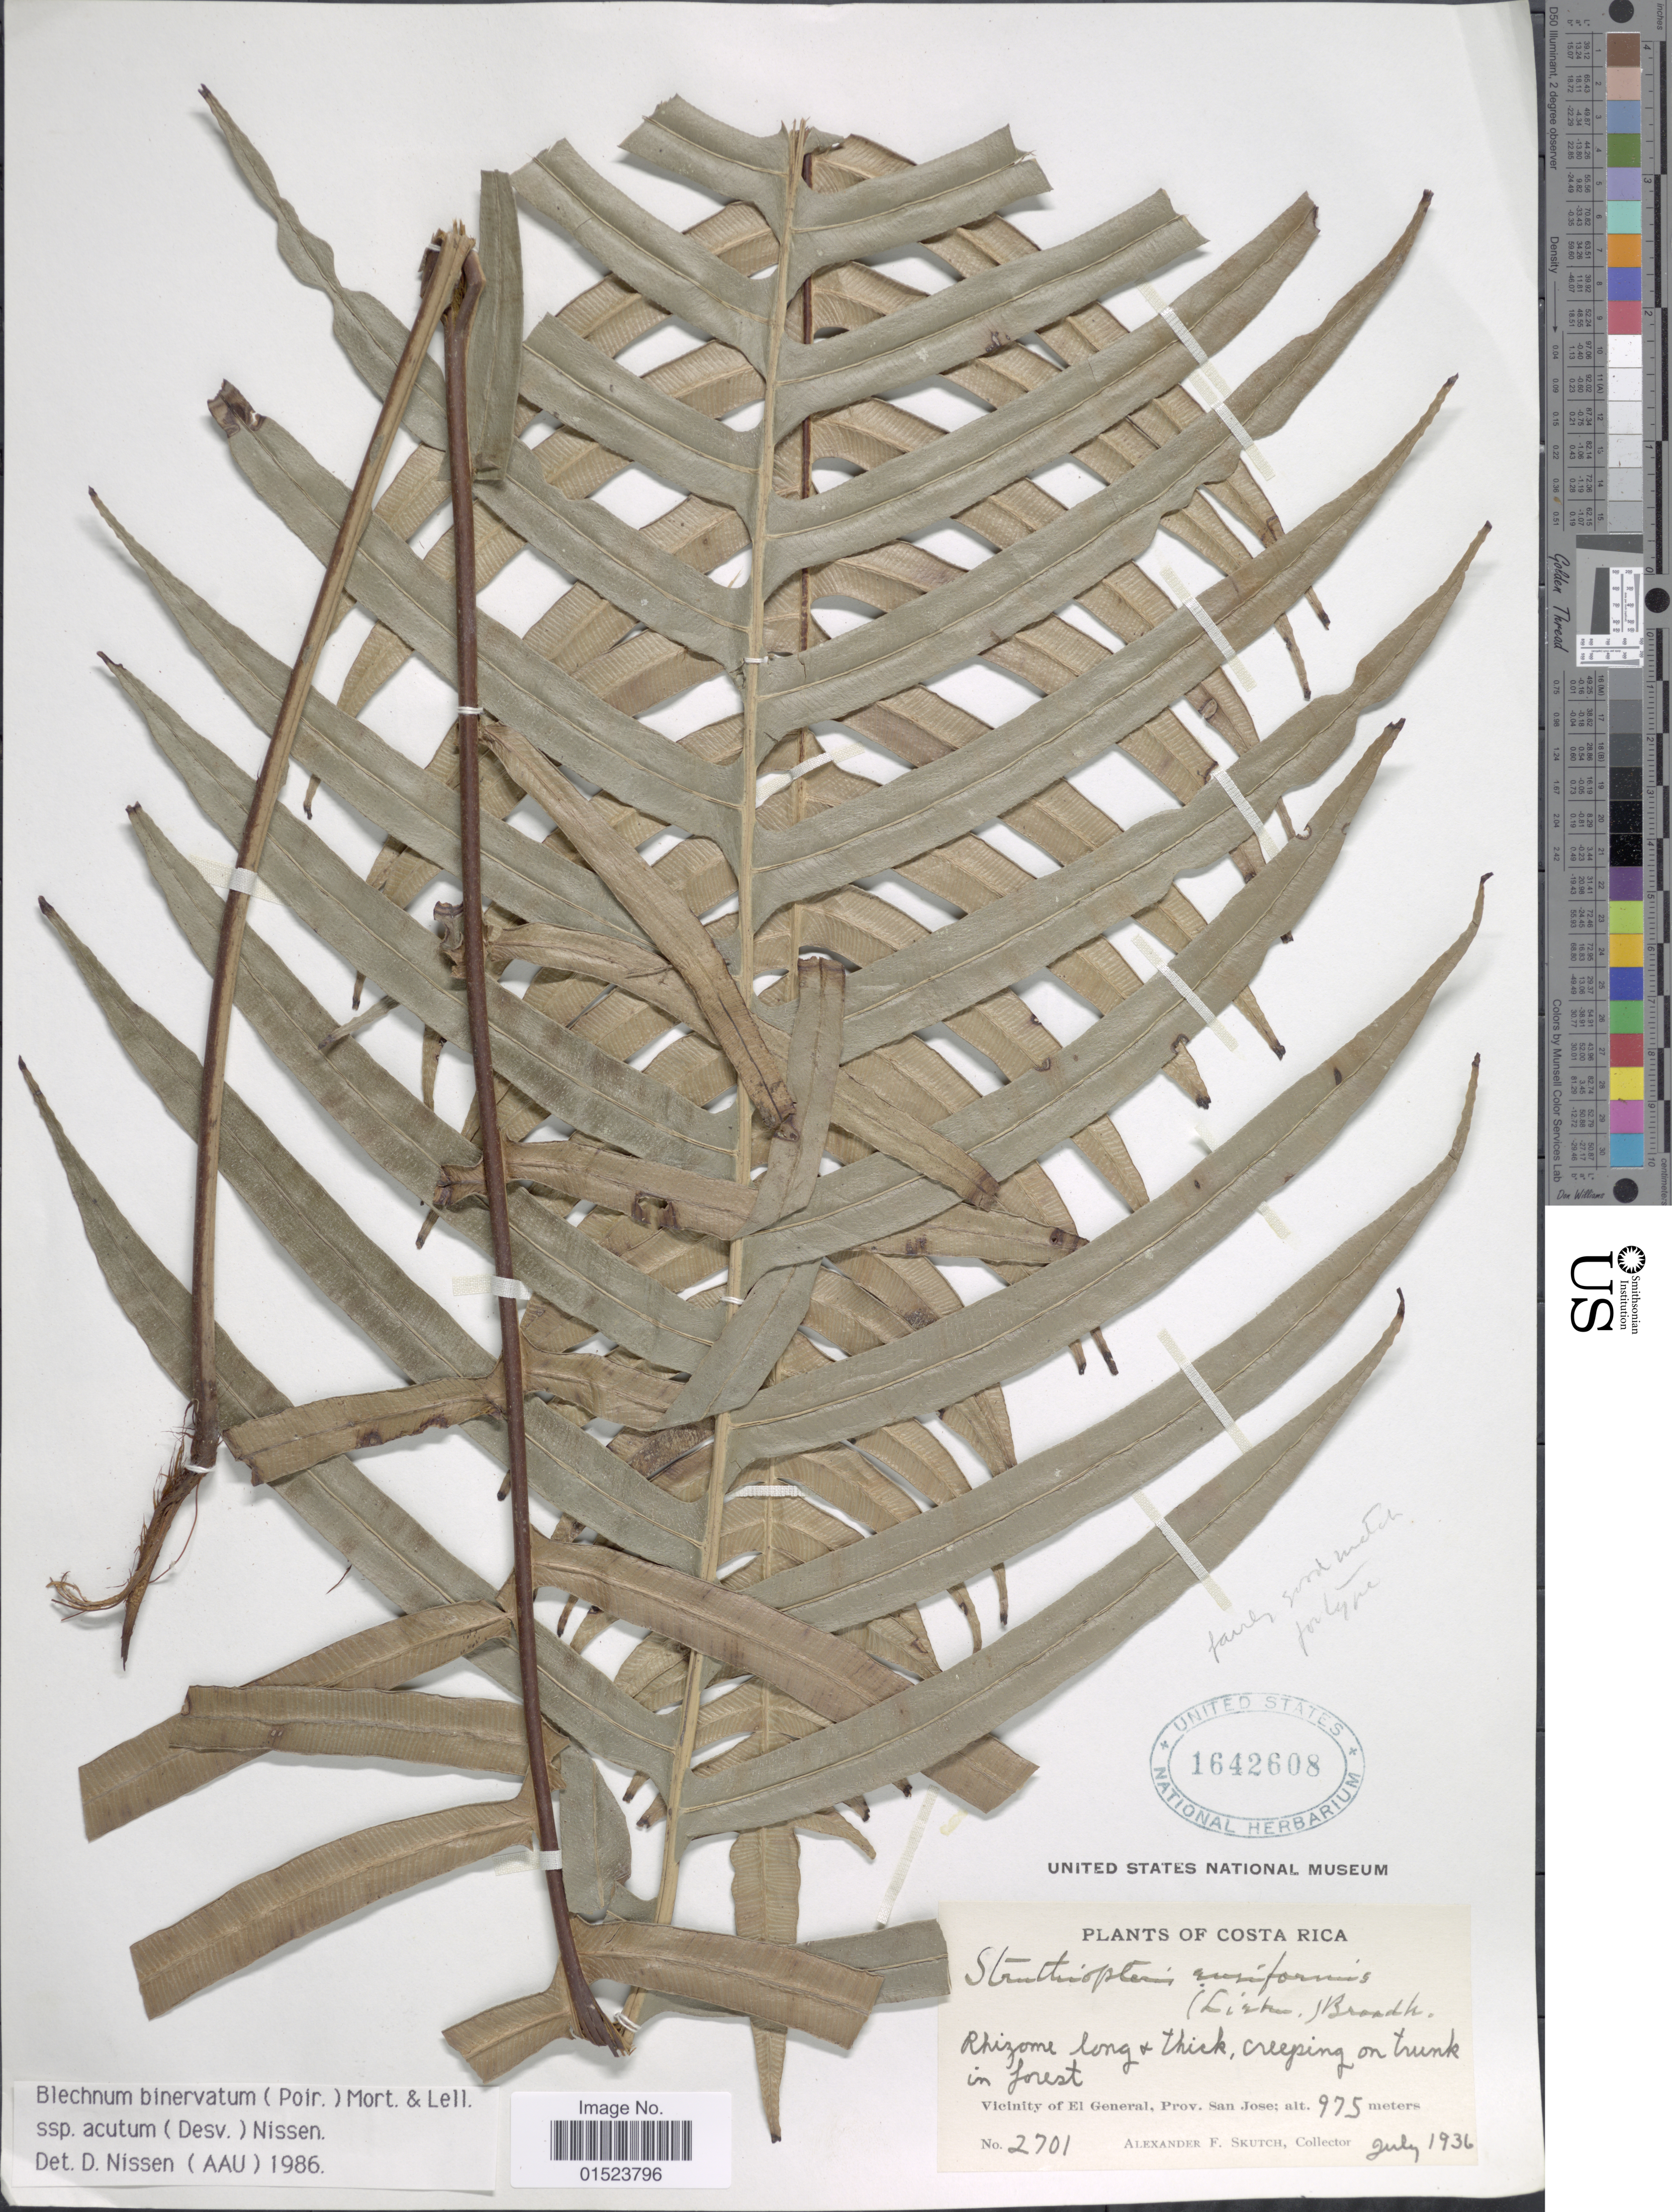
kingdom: Plantae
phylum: Tracheophyta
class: Polypodiopsida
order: Polypodiales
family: Blechnaceae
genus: Blechnum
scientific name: Blechnum ensiforme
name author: (Liebm.) C. Chr.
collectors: A. F. Skutch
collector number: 2701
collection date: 1936-07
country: Costa Rica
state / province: San José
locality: Vicinity of El General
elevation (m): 975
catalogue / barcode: US 1642608